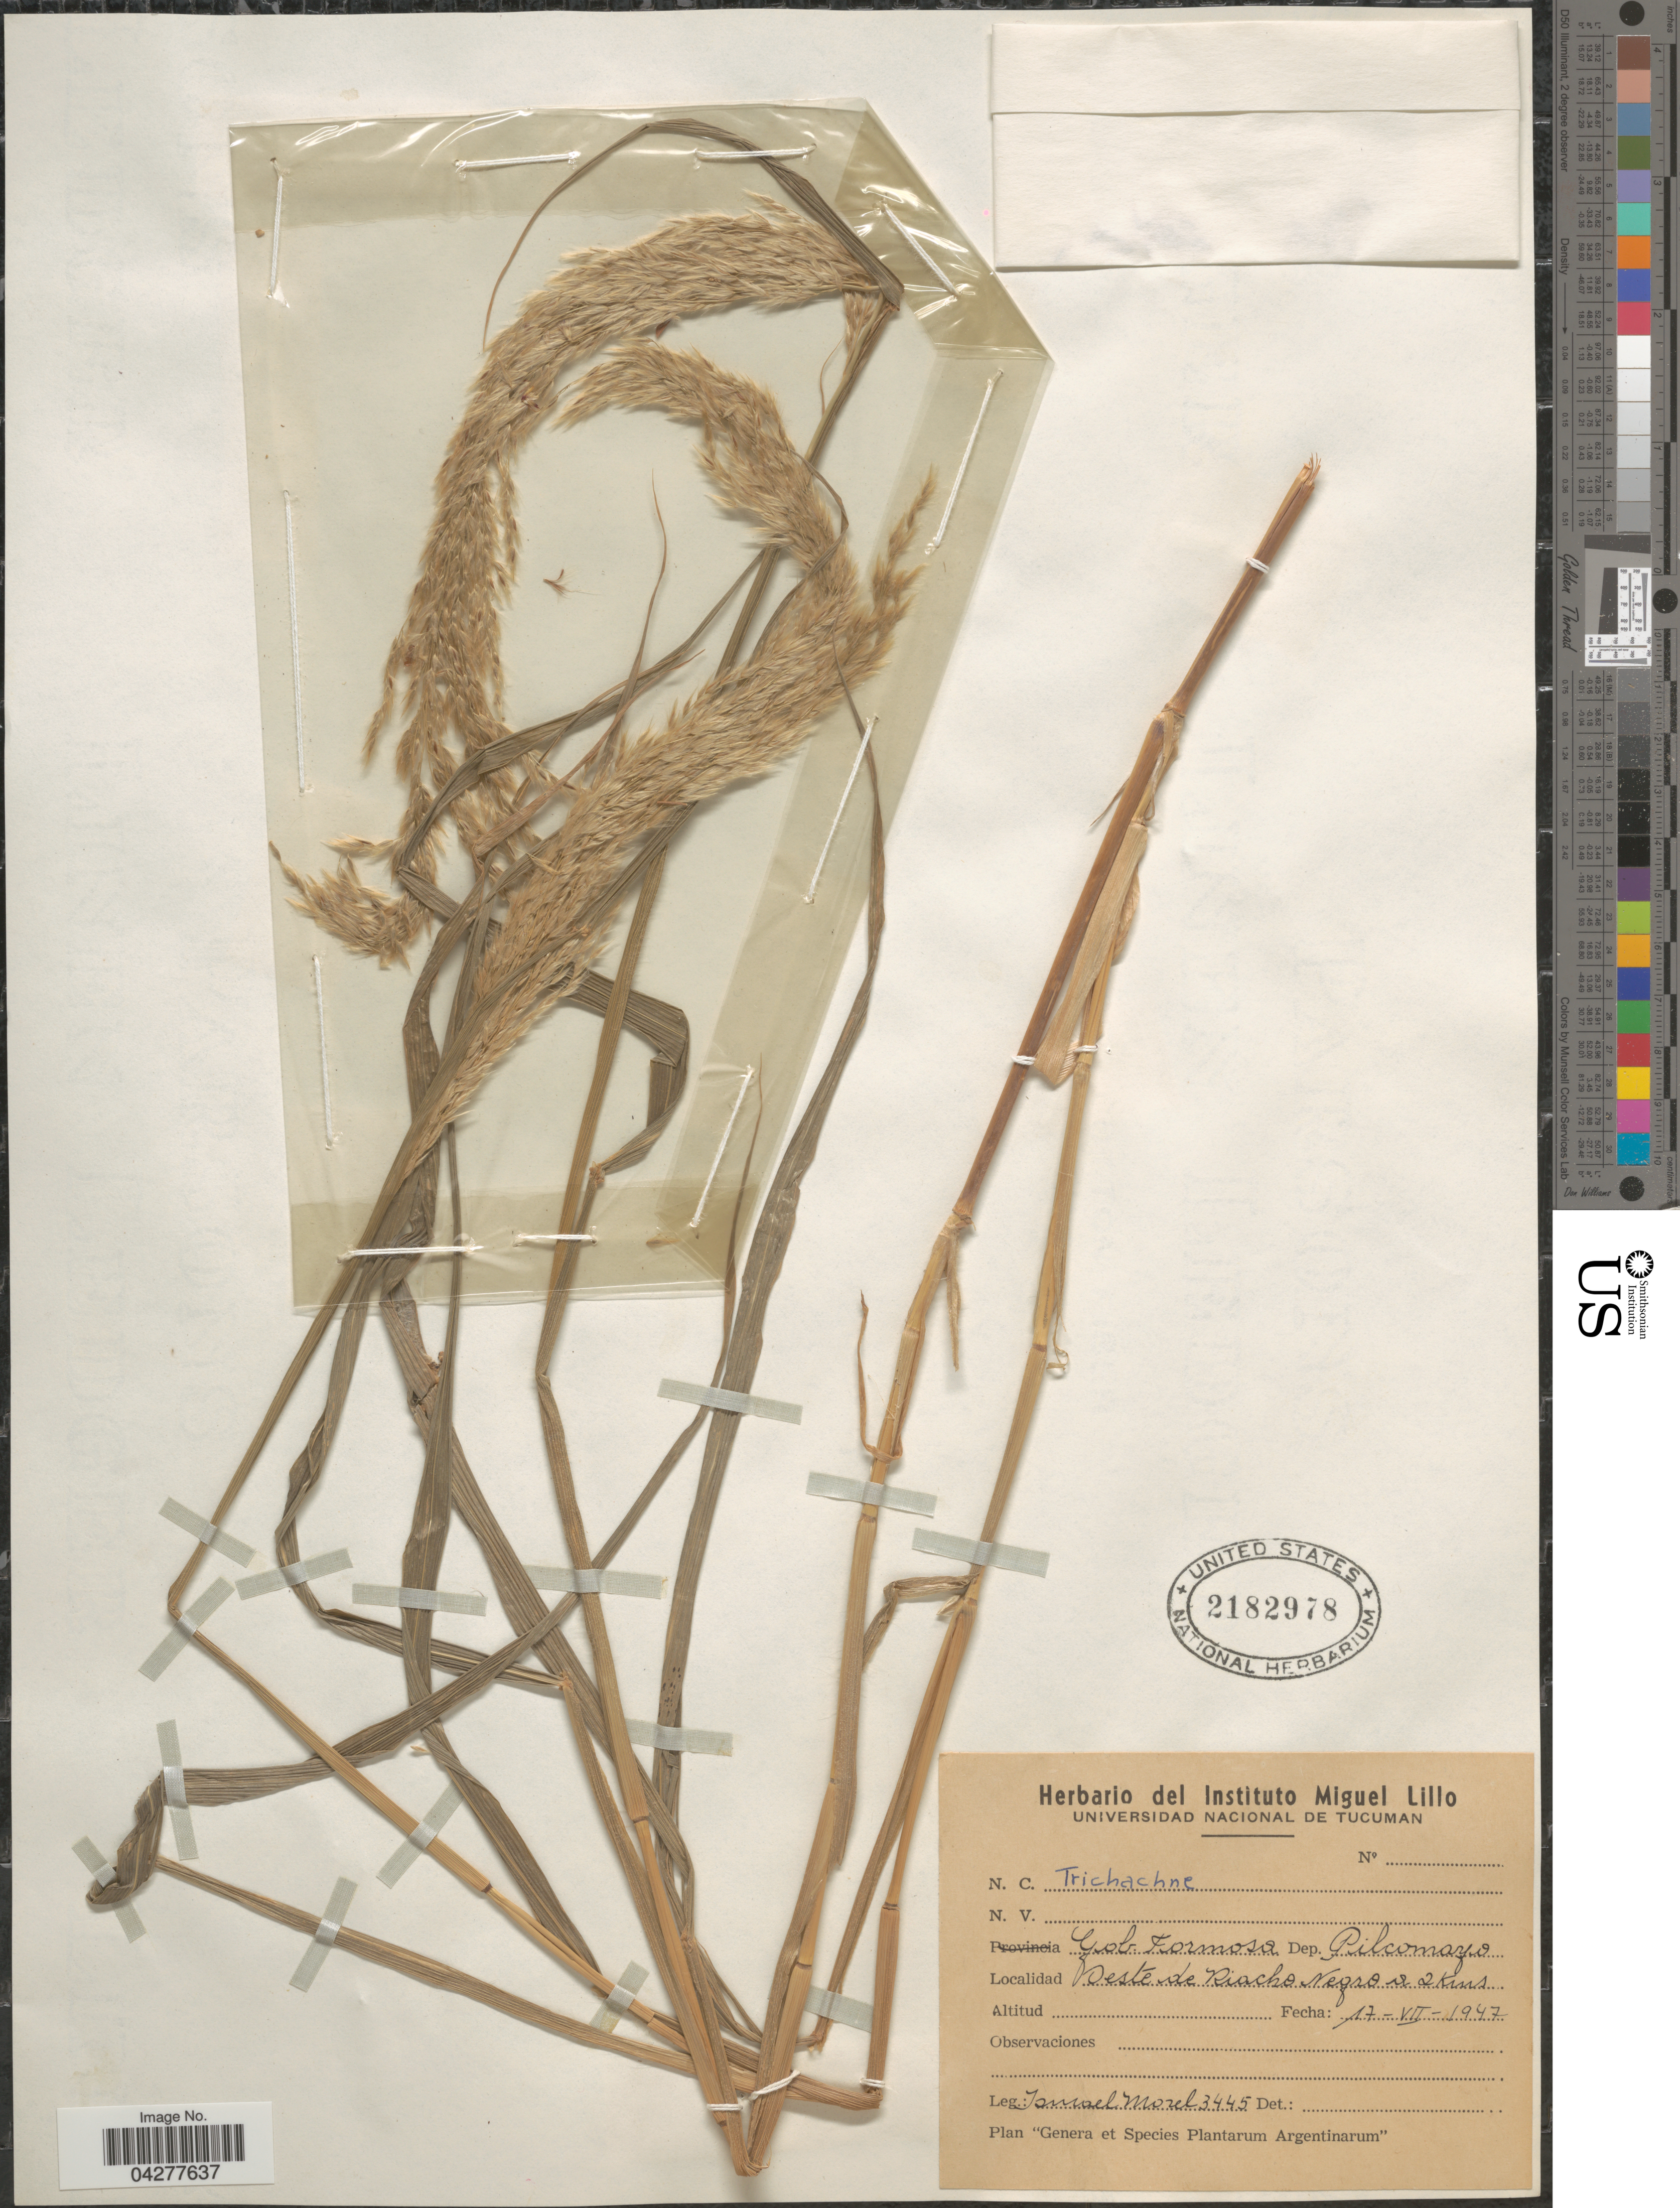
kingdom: Plantae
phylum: Tracheophyta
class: Liliopsida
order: Poales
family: Poaceae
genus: Digitaria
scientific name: Digitaria sp.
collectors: I. Morel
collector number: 3445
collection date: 1947-07-17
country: Argentina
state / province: Formosa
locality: Gob. Formosa. Dep. Pilcomayo. Oeste de Riacho Negro a 2 Kms.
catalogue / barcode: US 2182978